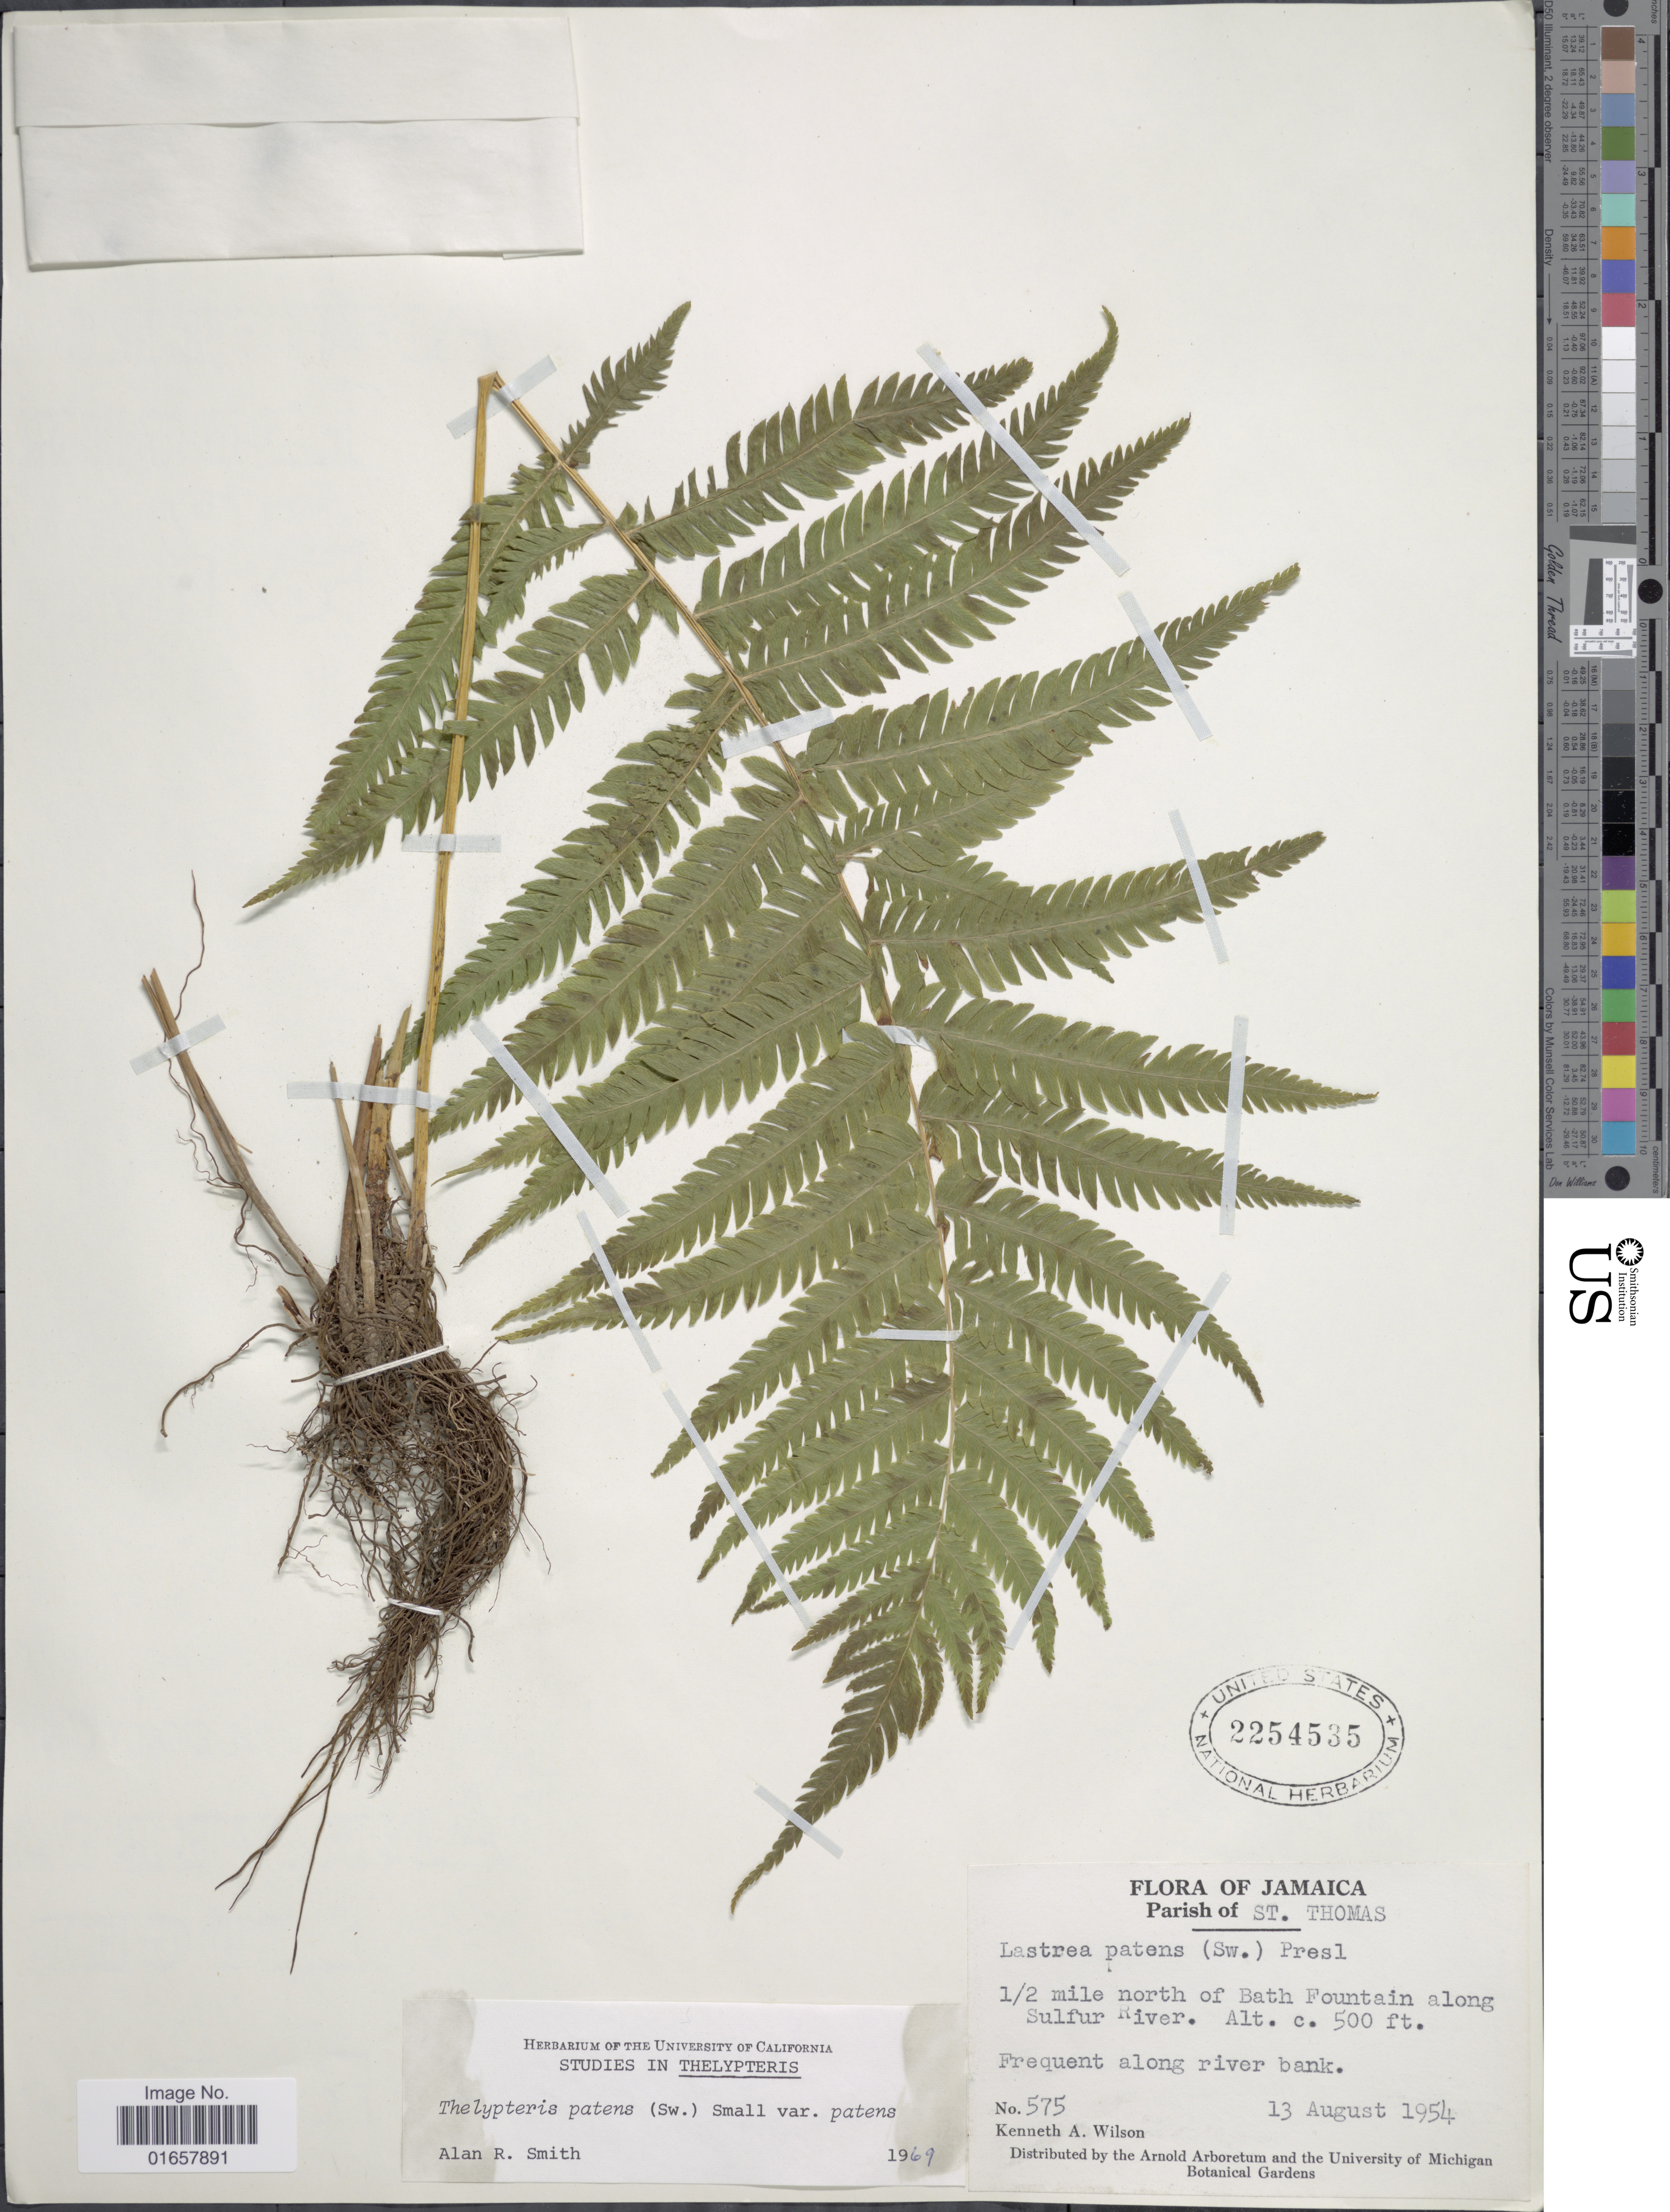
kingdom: Plantae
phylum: Tracheophyta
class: Polypodiopsida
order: Polypodiales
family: Thelypteridaceae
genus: Christella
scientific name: Christella patens var. patens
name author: (Sw.) Holttum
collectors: K. A. Wilson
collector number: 575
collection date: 1954-08-13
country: Jamaica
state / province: Saint Thomas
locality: Jamaica, Parish of St. Thomas, 1/2 mile north of Bath Fountain along Sulfur River.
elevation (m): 152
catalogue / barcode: US 2254535